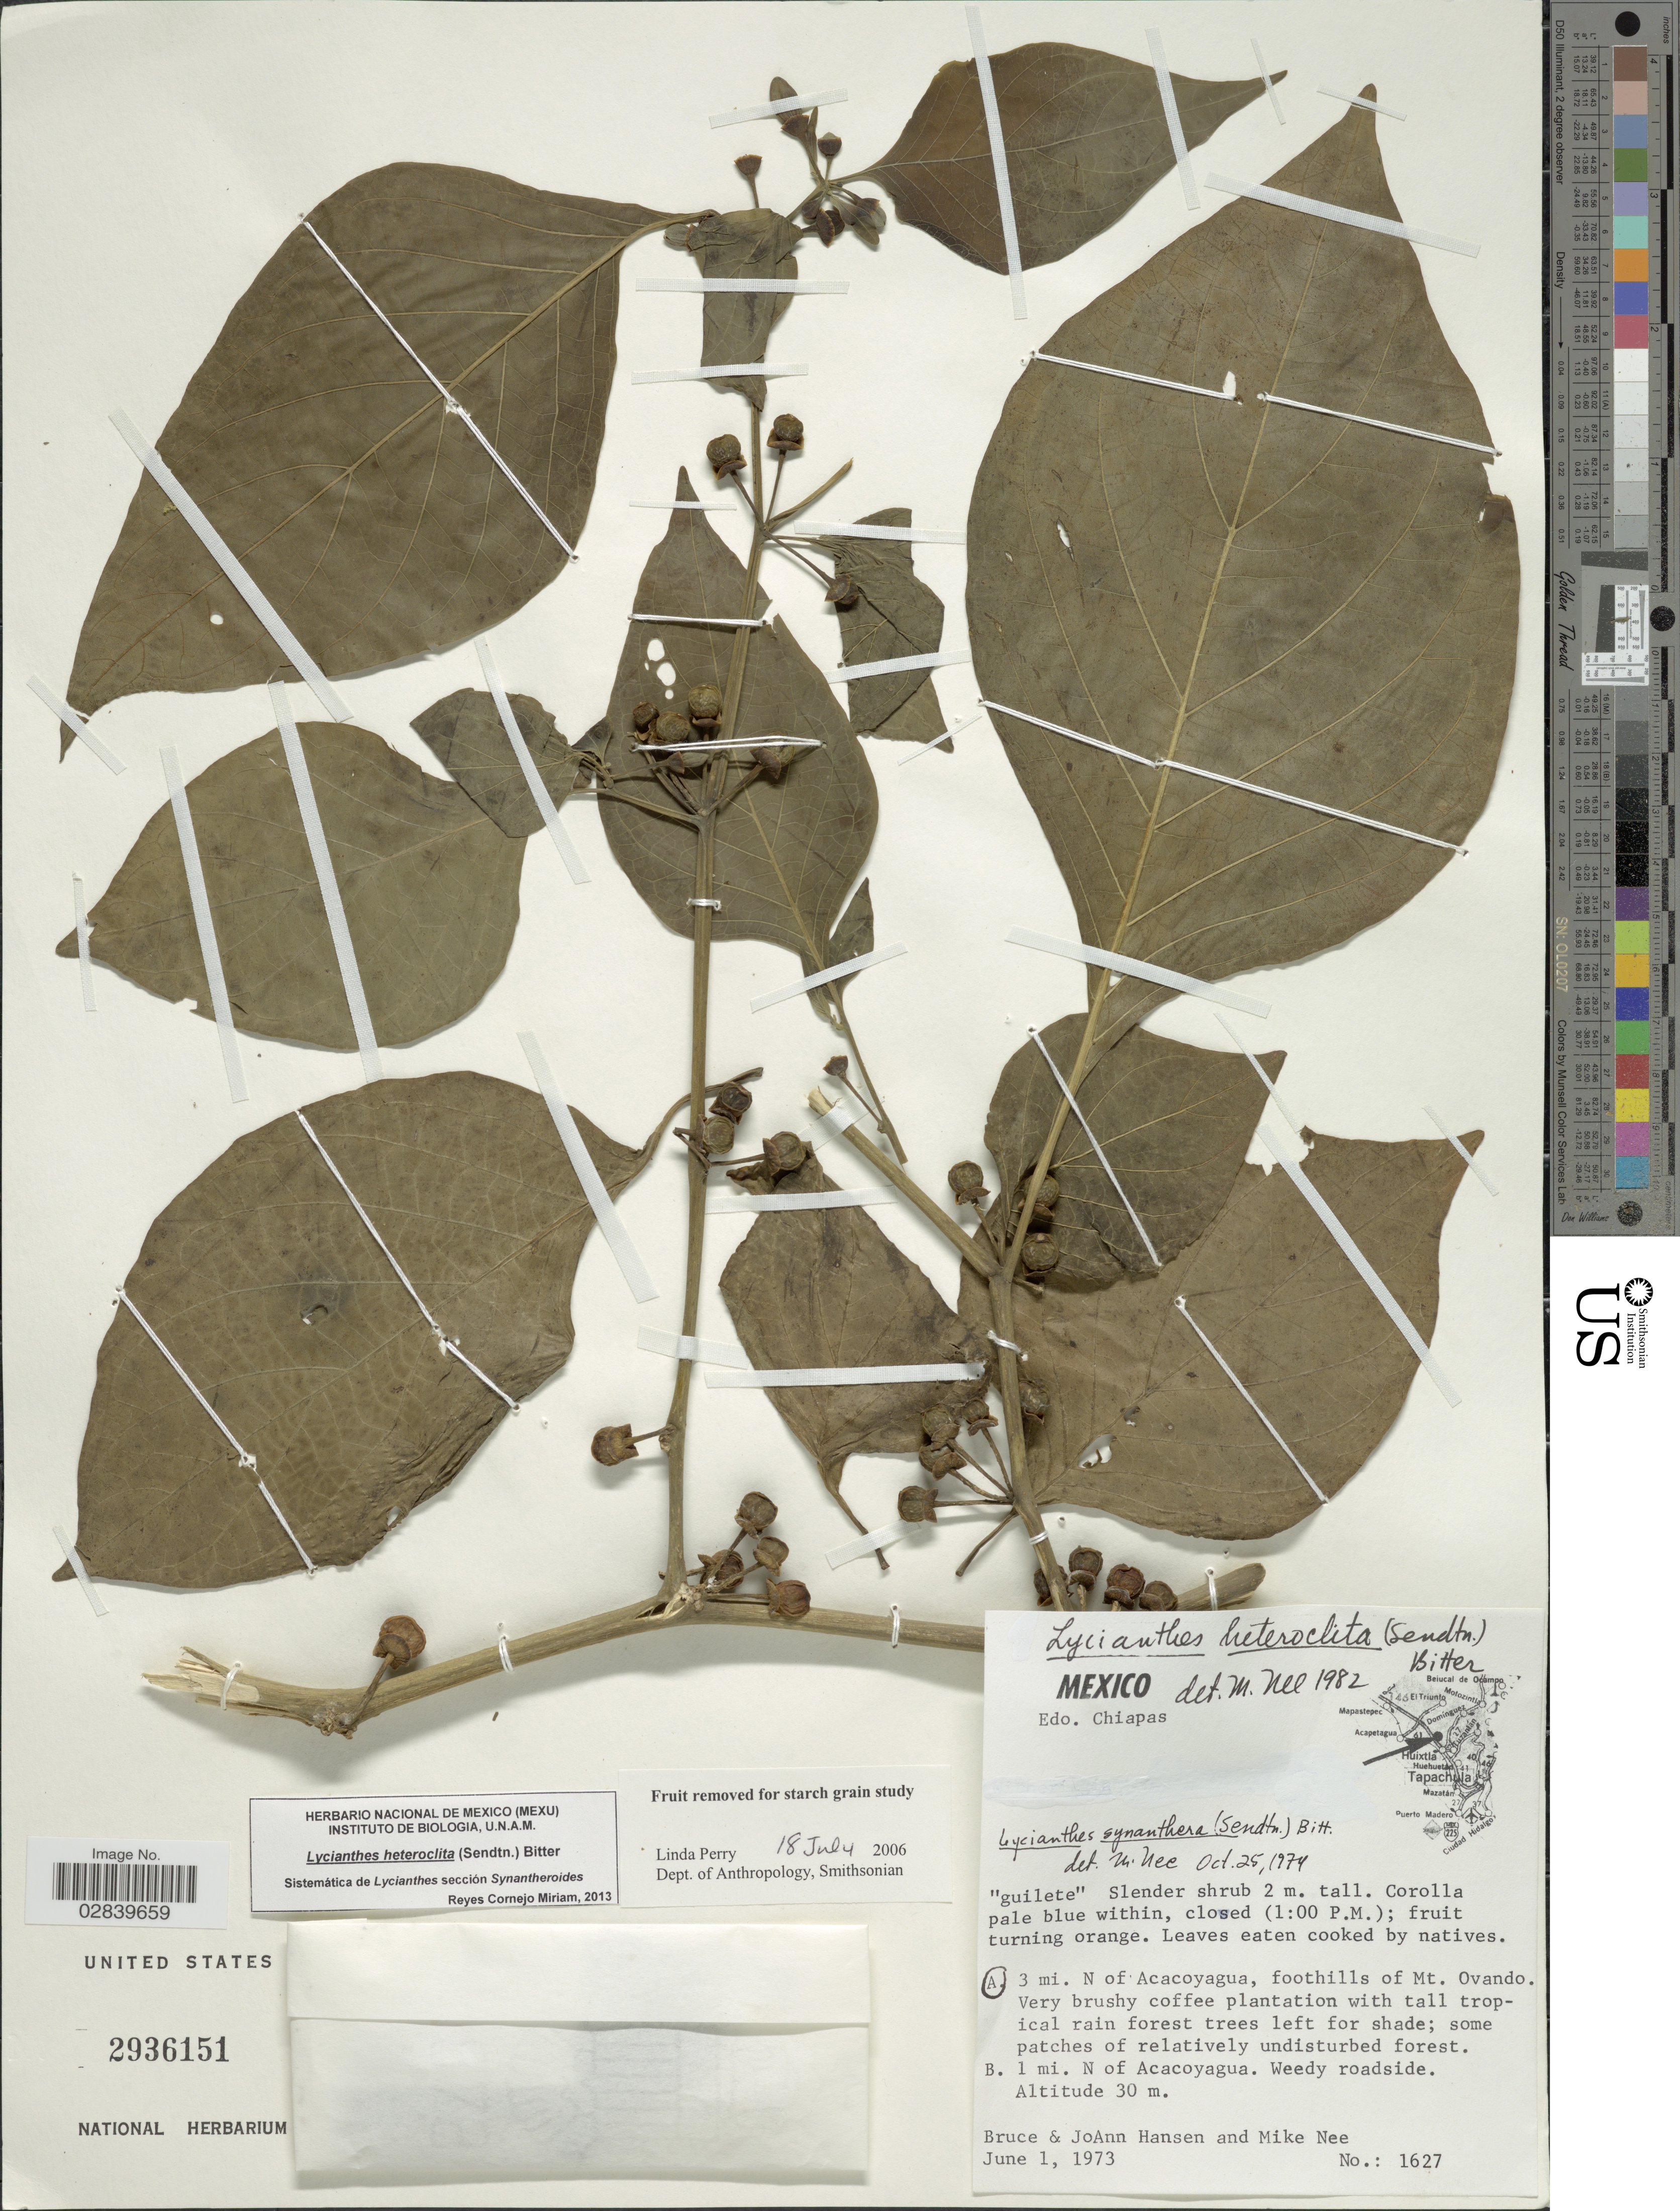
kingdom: Plantae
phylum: Tracheophyta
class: Magnoliopsida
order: Solanales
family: Solanaceae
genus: Lycianthes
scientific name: Lycianthes heteroclita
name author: (Sendtn.) Bitter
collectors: B. Hansen, J. Hansen & M. Nee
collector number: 1627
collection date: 1973-06-01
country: Mexico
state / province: Chiapas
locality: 3 mi. N of Acacoyagua, foothills of Mt. Ovando.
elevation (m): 30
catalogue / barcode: US 2936151